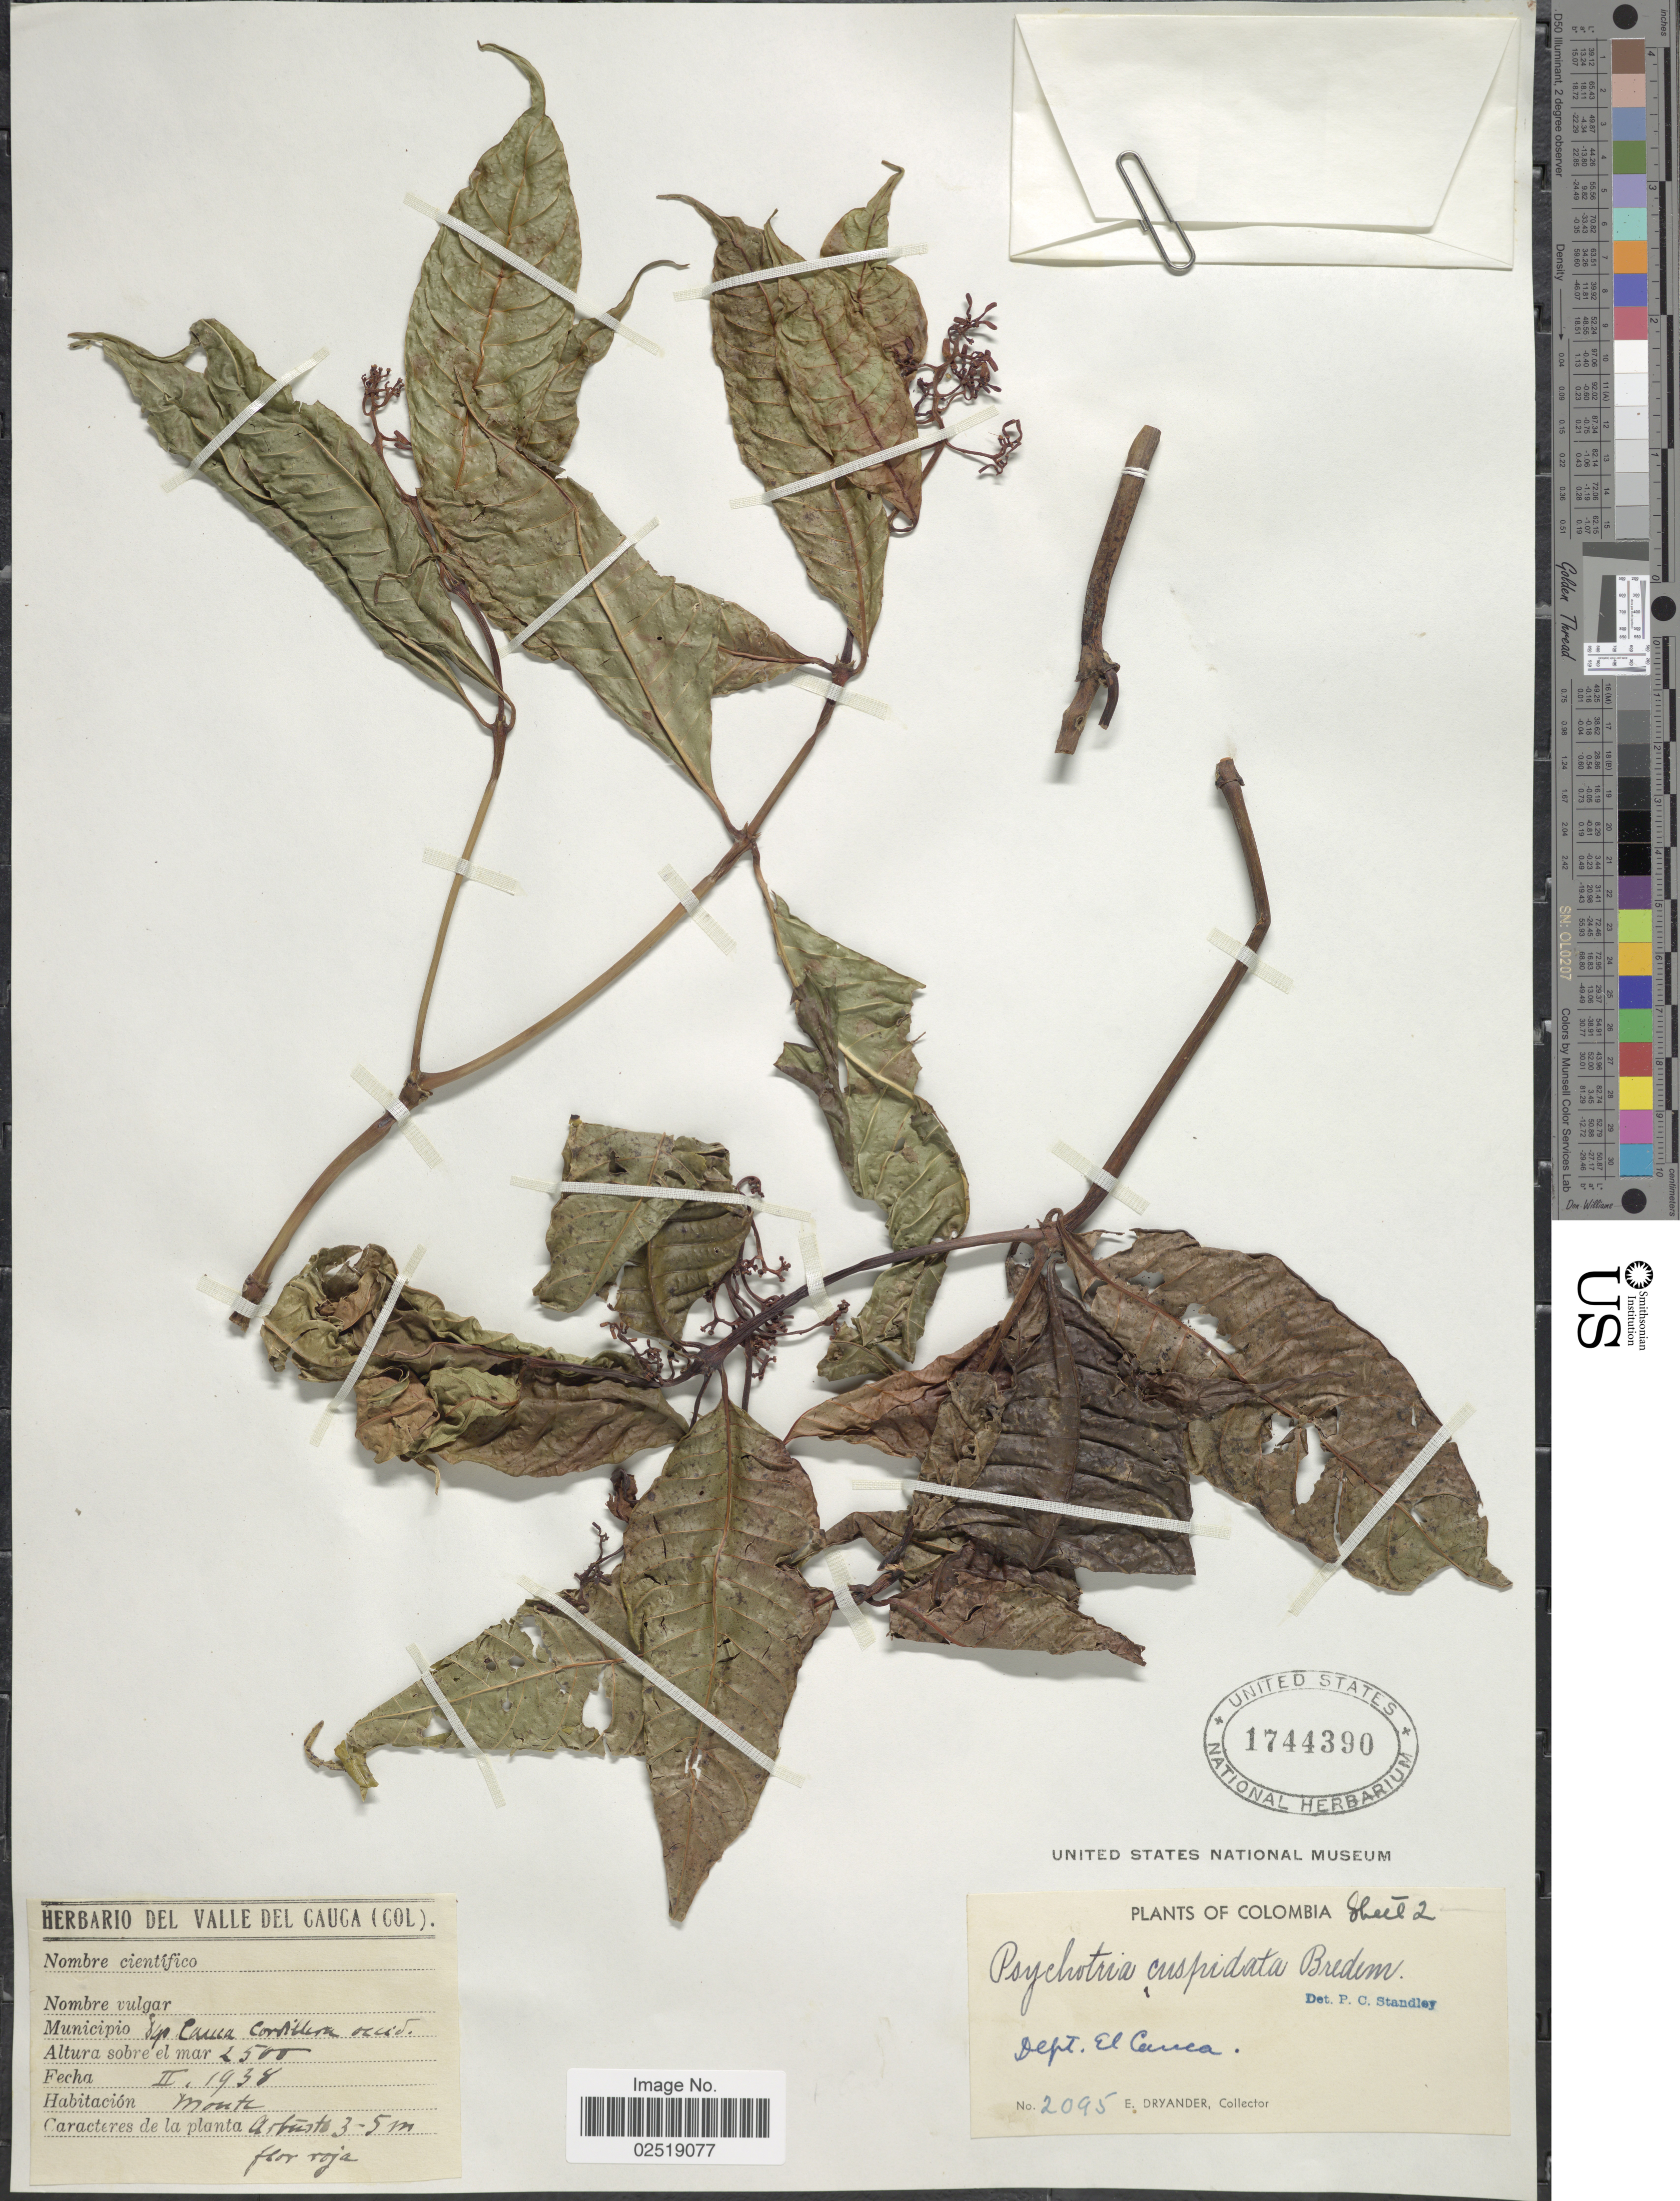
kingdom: Plantae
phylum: Tracheophyta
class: Magnoliopsida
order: Gentianales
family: Rubiaceae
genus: Psychotria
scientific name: Psychotria cuspidata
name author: Bredem. ex Schult.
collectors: E. Dryander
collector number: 2095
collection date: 1938-02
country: Colombia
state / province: Cauca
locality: Dep. Cauca, Cordillera occid.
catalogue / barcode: US 1744390